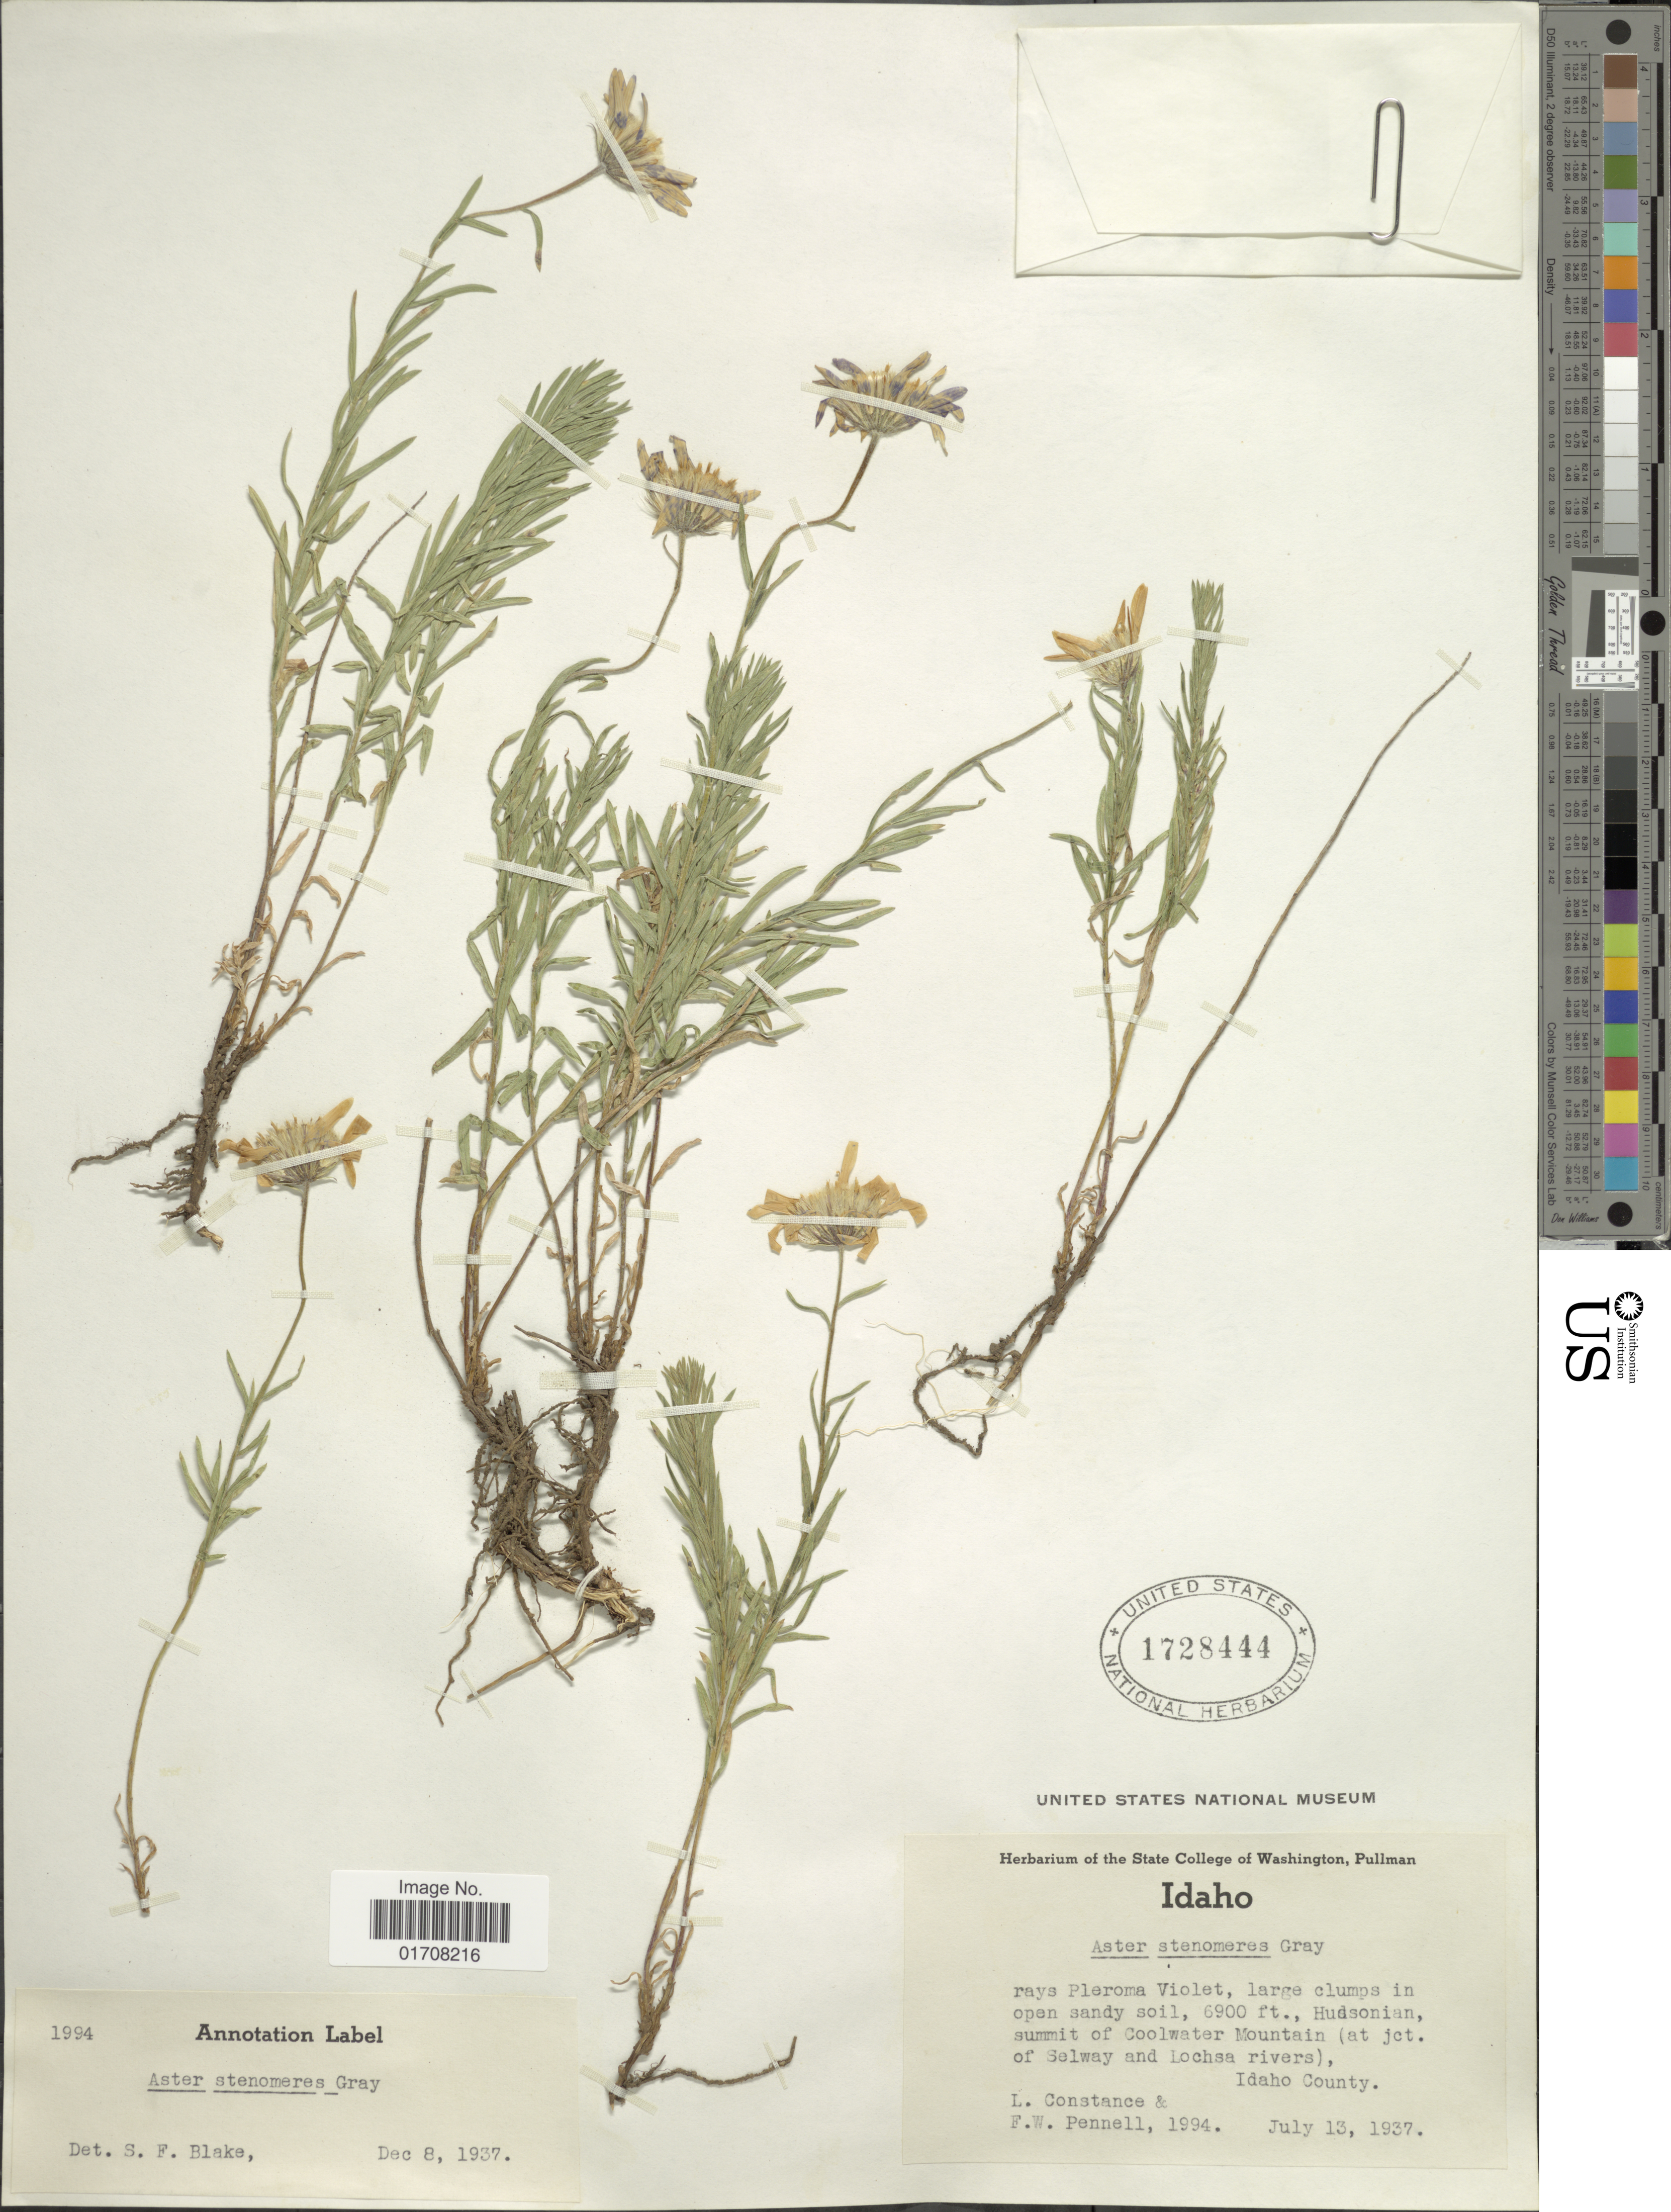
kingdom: Plantae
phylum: Tracheophyta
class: Magnoliopsida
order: Asterales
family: Asteraceae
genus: Ionactis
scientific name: Ionactis stenomeres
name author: (A. Gray) Greene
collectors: L. Constance & F. W. Pennell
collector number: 1994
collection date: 1937-07-13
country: United States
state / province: Idaho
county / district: Idaho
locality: Hudsonian, summit of Coolwater Mountain (at jct. of Selway and Lochsa rivers), Idaho County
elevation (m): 2103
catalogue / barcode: US 1728444